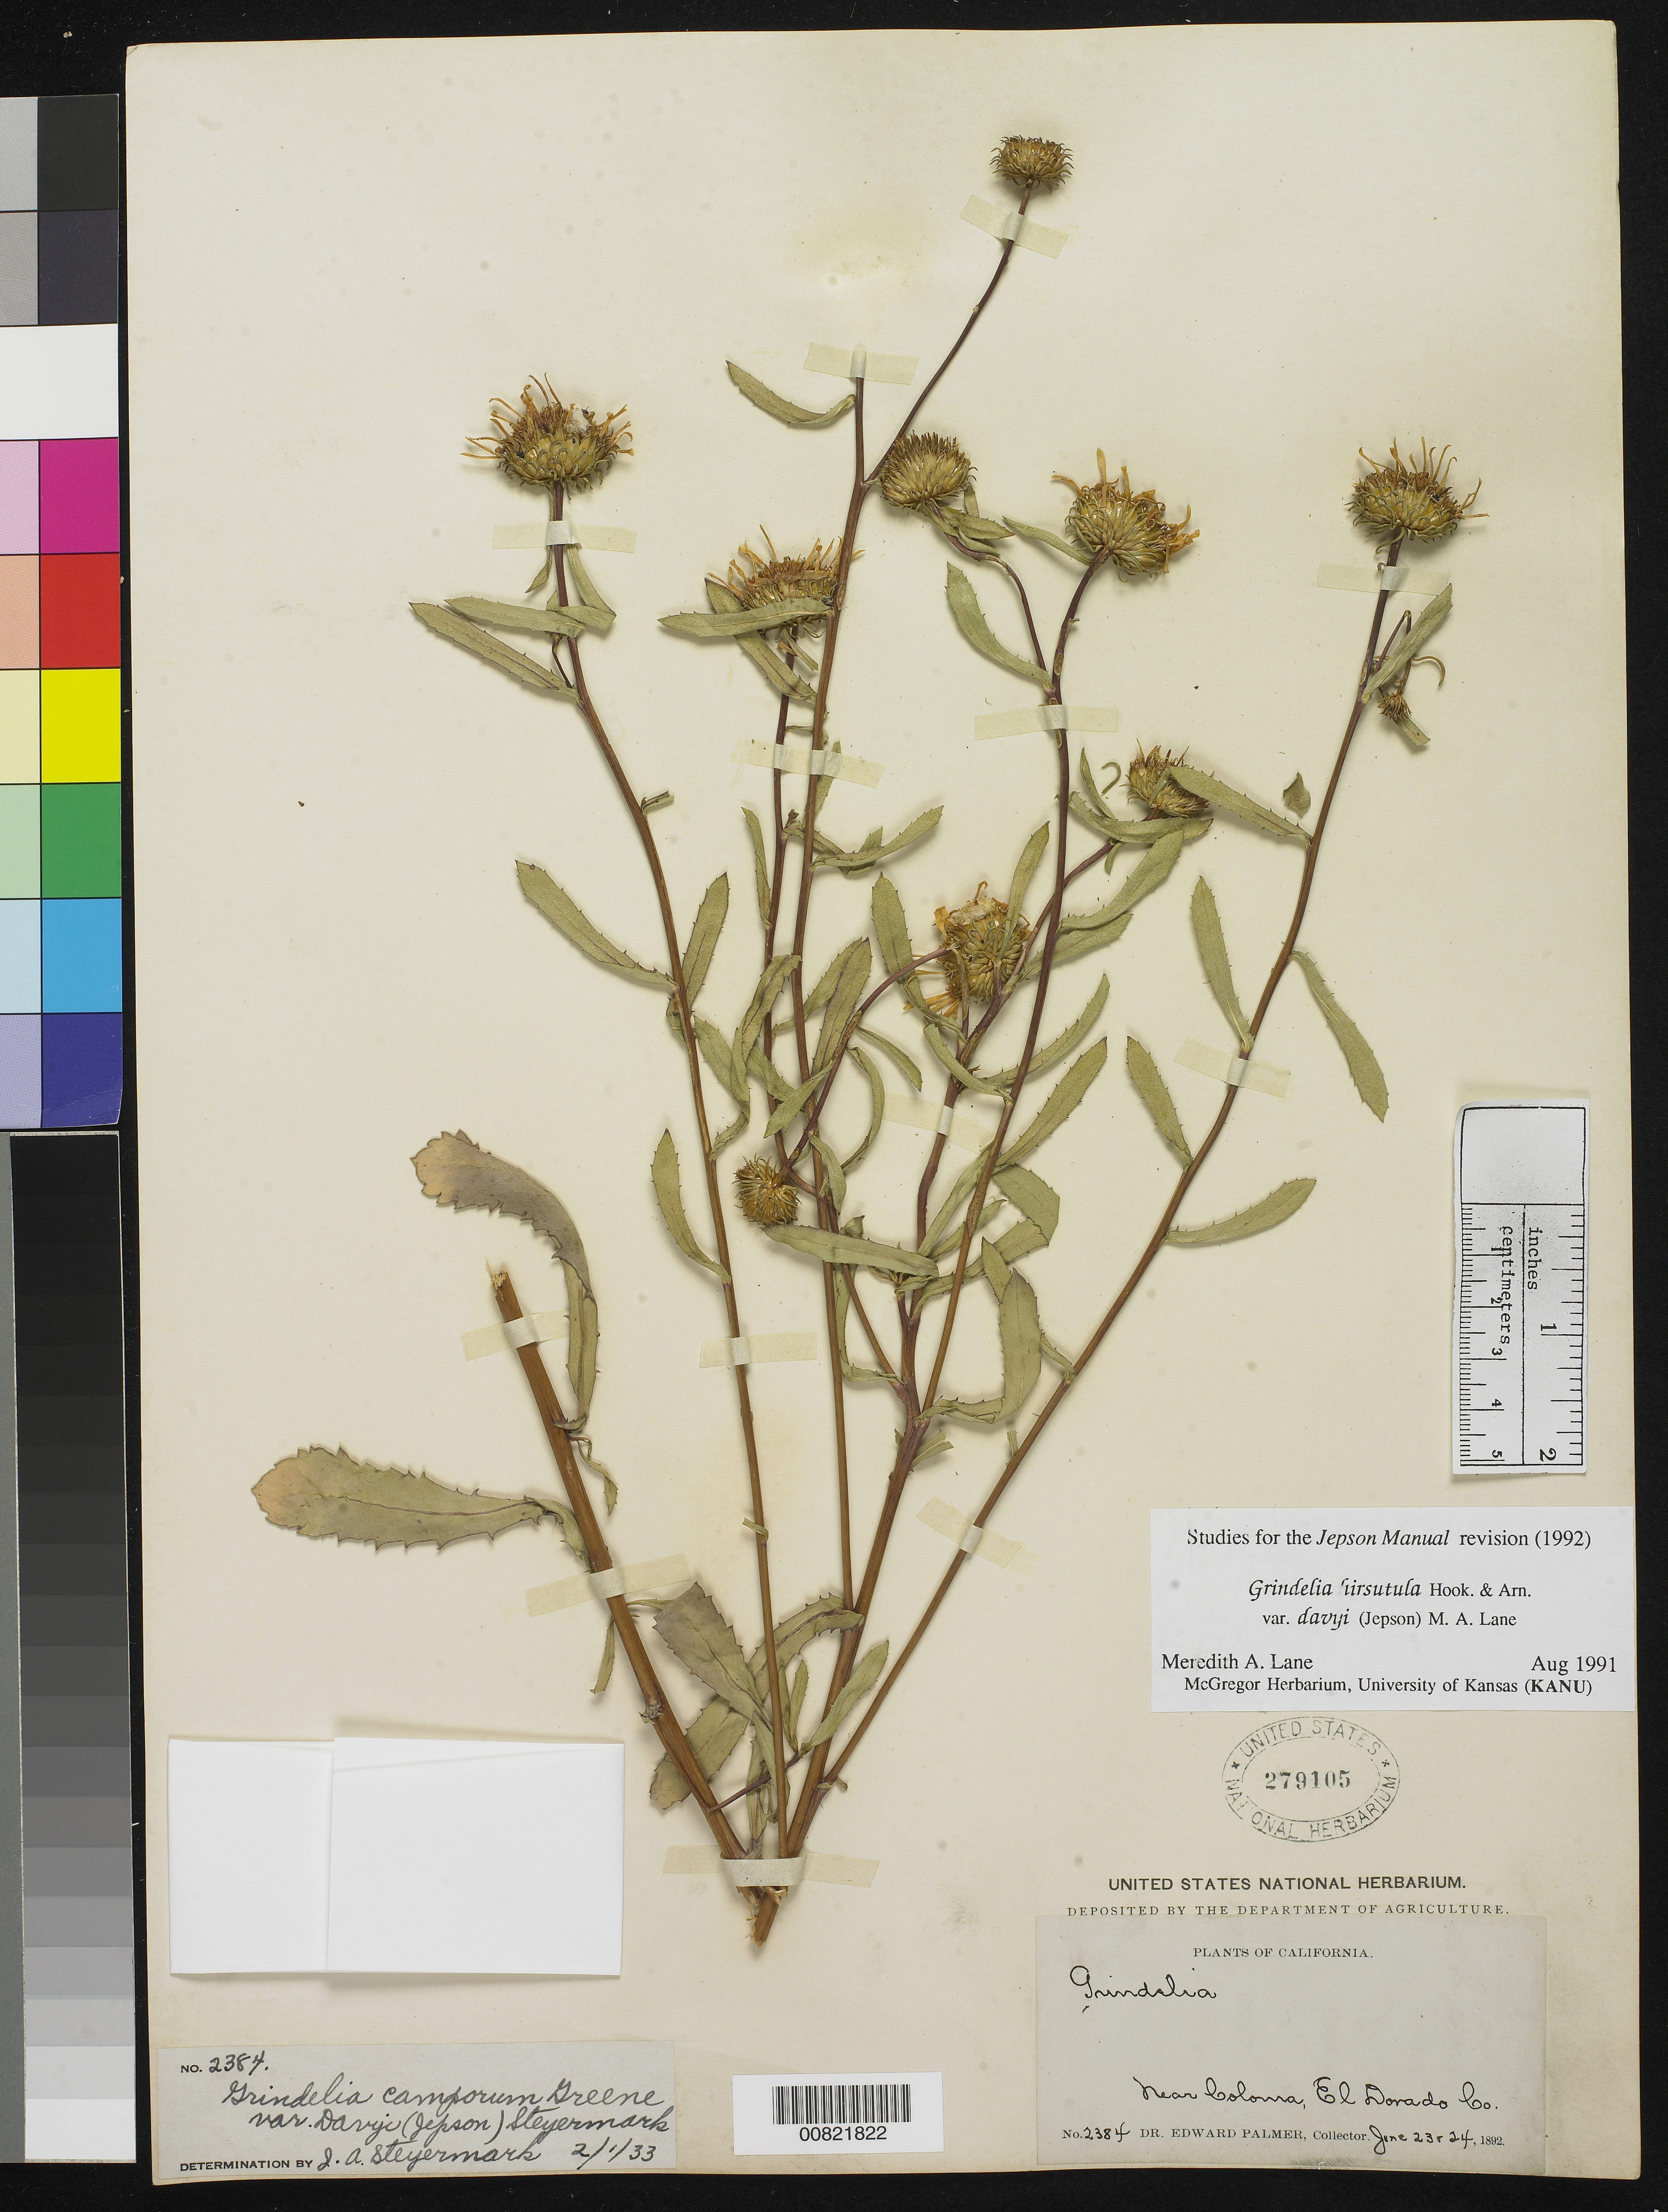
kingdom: Plantae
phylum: Tracheophyta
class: Magnoliopsida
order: Asterales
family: Asteraceae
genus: Grindelia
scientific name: Grindelia hirsutula var. davyi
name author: (Jeps.) M.A. Lane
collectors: E. Palmer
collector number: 2384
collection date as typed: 23 Jun 1892 to 24 Jun 1892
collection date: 1892-06-23/1892-06-24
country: United States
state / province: California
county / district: El Dorado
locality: Near Coloma, El Dorado County, California.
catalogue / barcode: US 279105